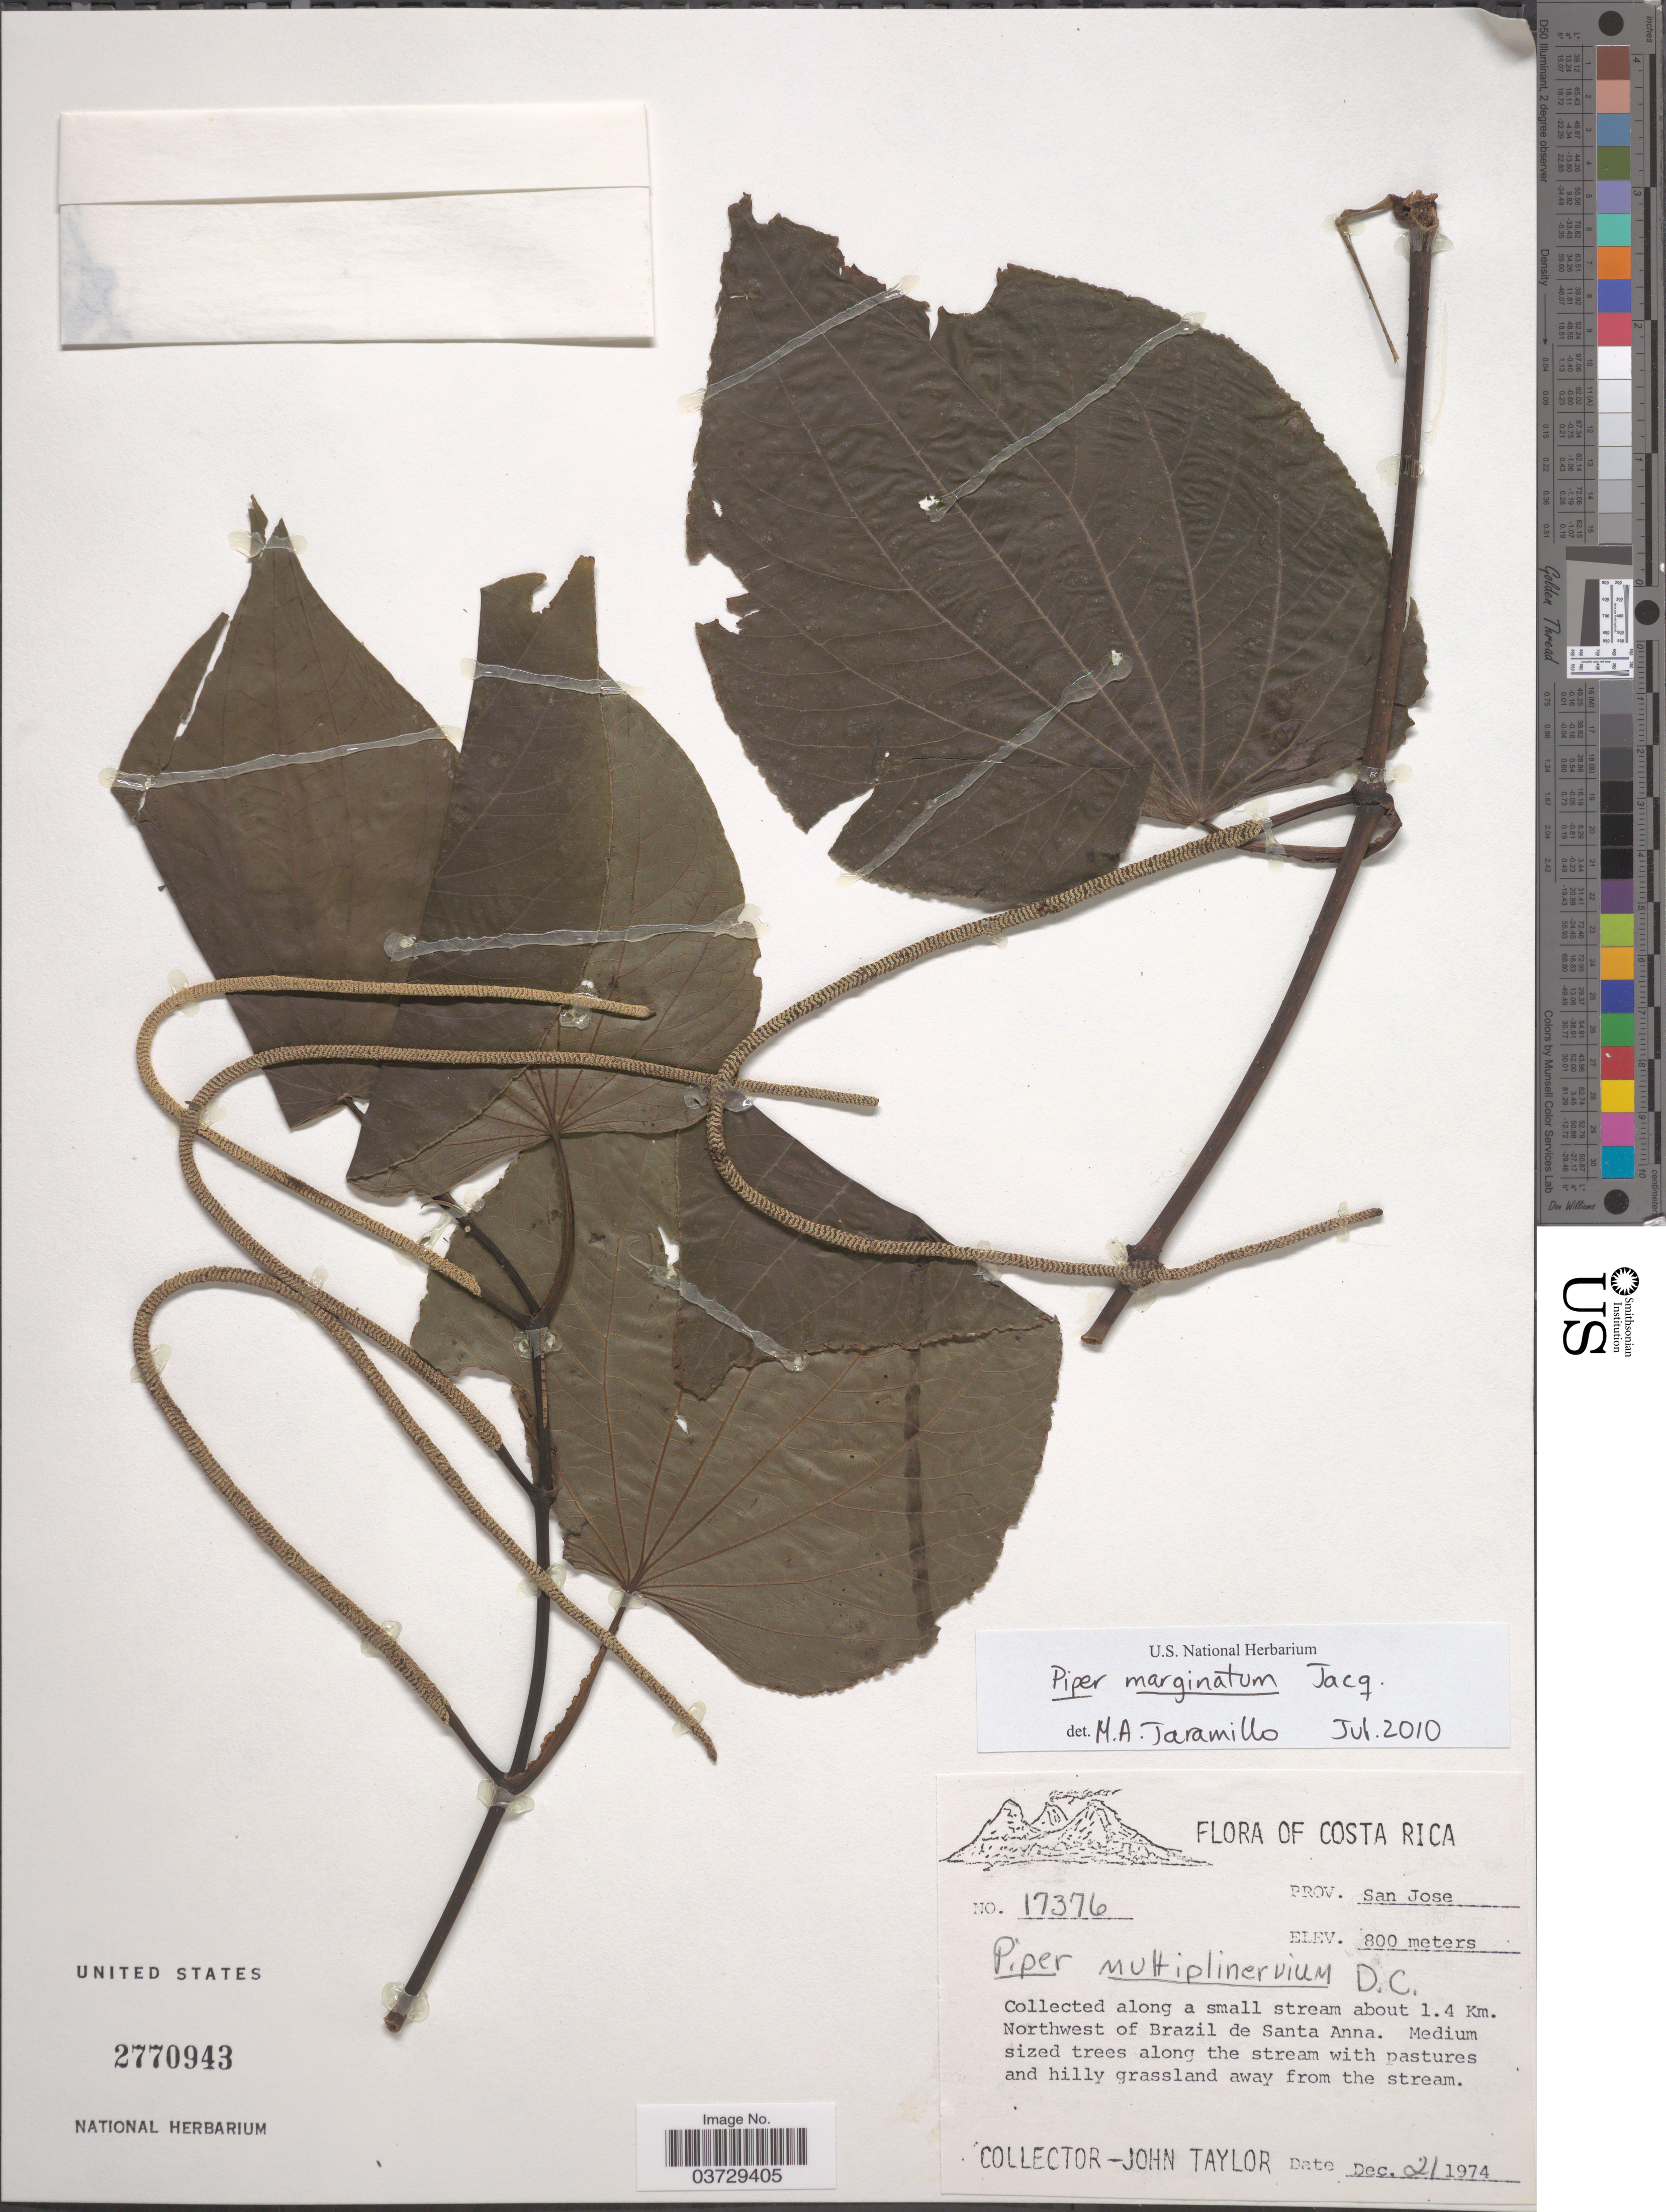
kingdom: Plantae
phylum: Tracheophyta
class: Magnoliopsida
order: Piperales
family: Piperaceae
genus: Piper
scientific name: Piper marginatum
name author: Jacq.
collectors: J. Taylor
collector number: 17376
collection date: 1974-12-21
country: Costa Rica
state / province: San José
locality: About 1.4 Km. Northwest of Brazil de Santa Anna.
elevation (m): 800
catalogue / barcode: US 2770943